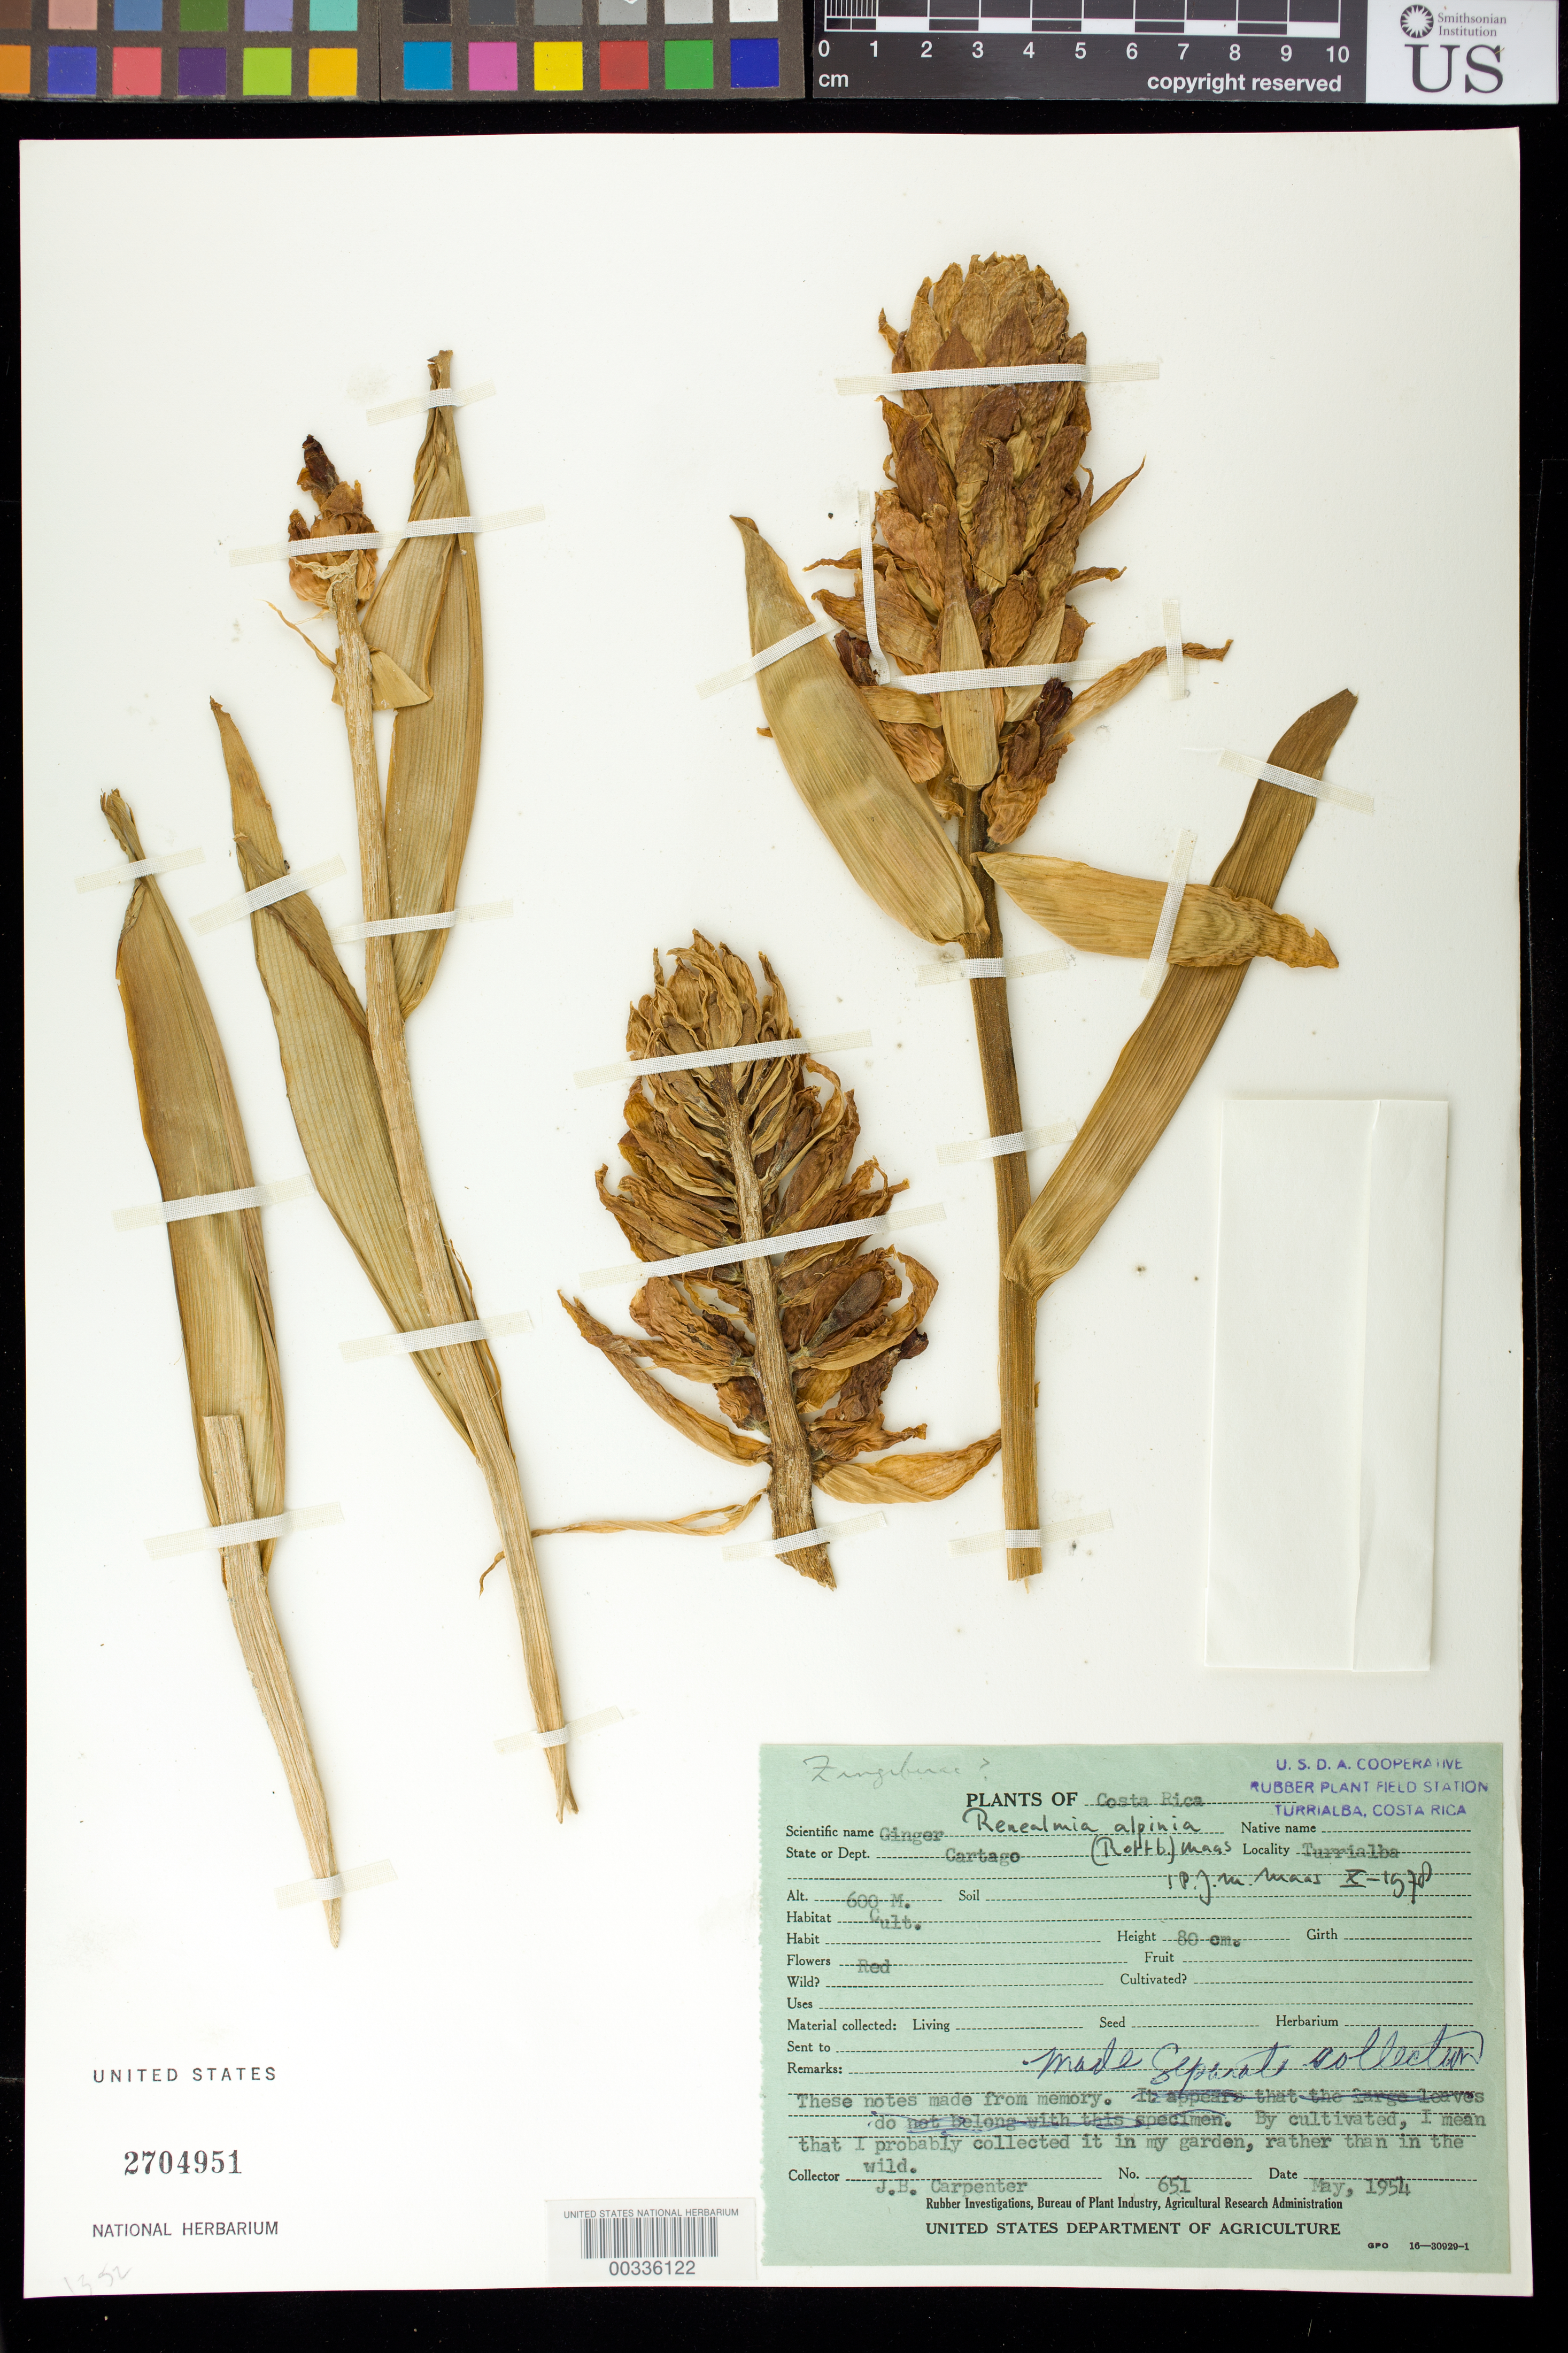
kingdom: Plantae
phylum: Tracheophyta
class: Liliopsida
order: Zingiberales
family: Zingiberaceae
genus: Renealmia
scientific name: Renealmia alpinia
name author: (Rottb.) Maas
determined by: Maas, Paul J. M.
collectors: J. Carpenter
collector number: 651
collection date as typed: May 1954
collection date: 1954-05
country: Costa Rica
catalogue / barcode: US 2704951